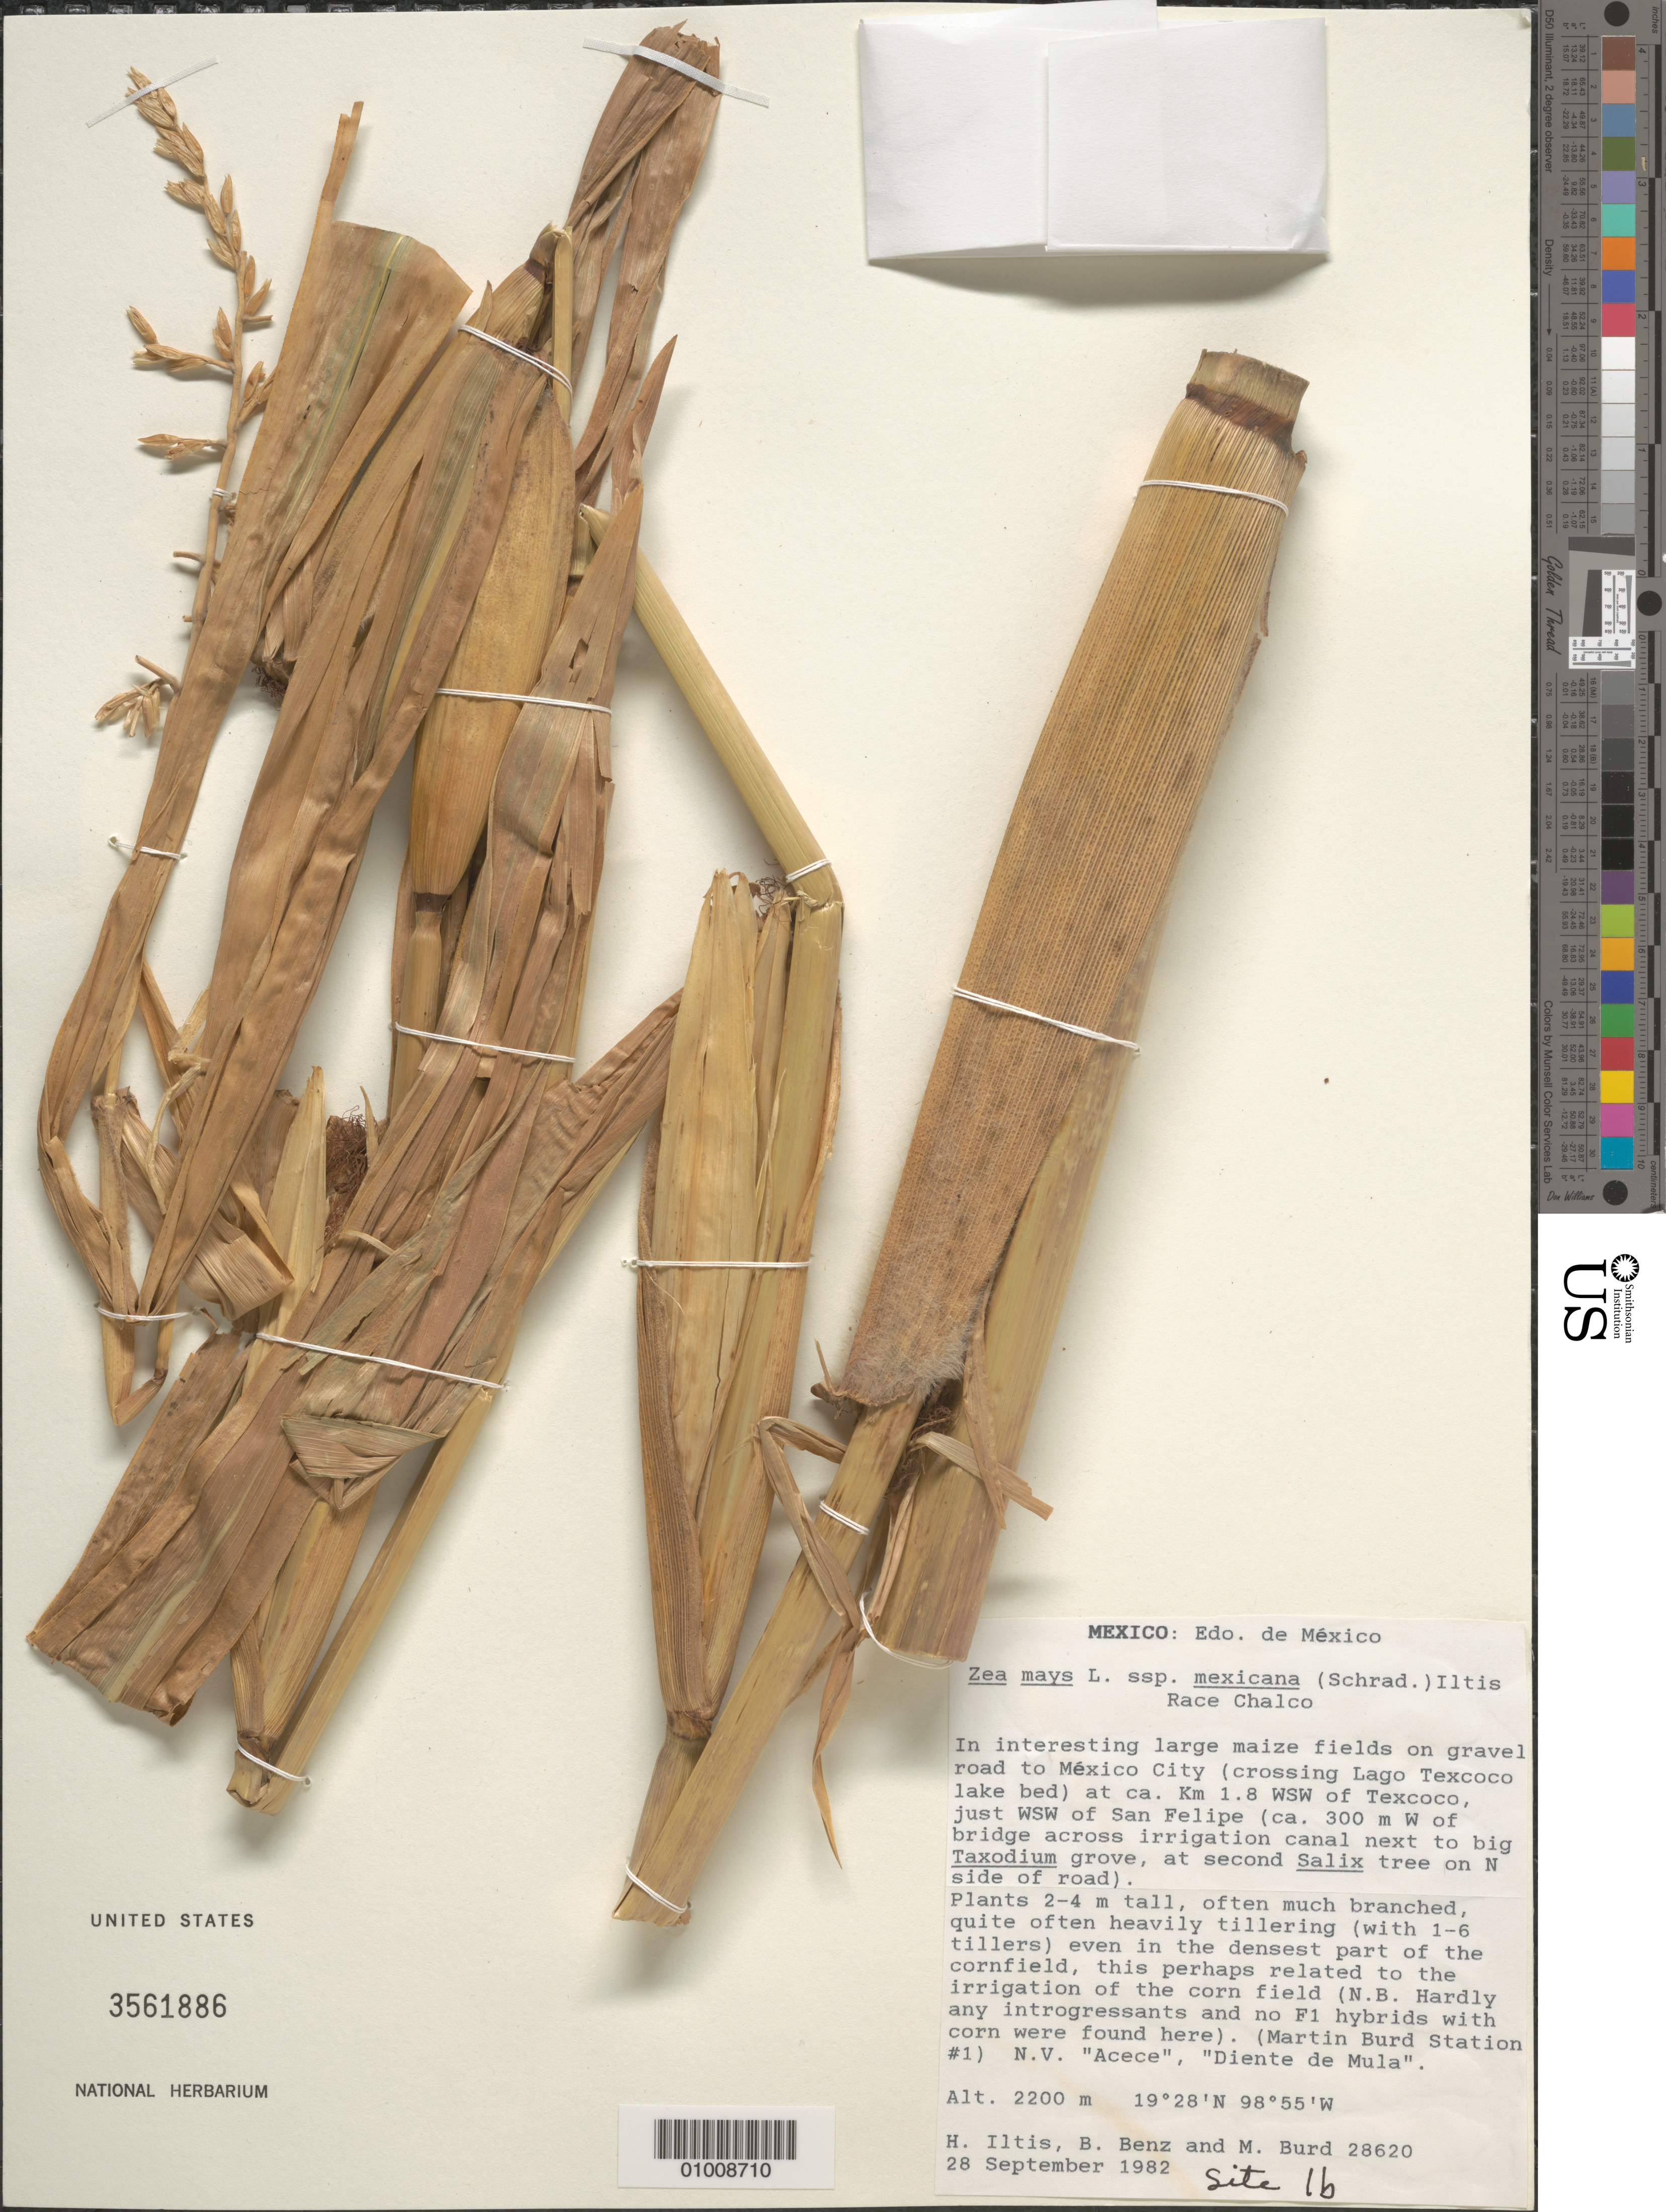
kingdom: Plantae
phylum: Tracheophyta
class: Liliopsida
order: Poales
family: Poaceae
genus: Zea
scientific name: Zea mays subsp. mexicana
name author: (Schrad.) Iltis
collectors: H. H. Iltis, B. Benz & M. Burd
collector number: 28620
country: Mexico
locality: Gravel road to Mexico City, crossing Lago Texcoco lake bed, WSW of Texcoco, WSW of San Felipe.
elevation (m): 2200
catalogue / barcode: US 3561886